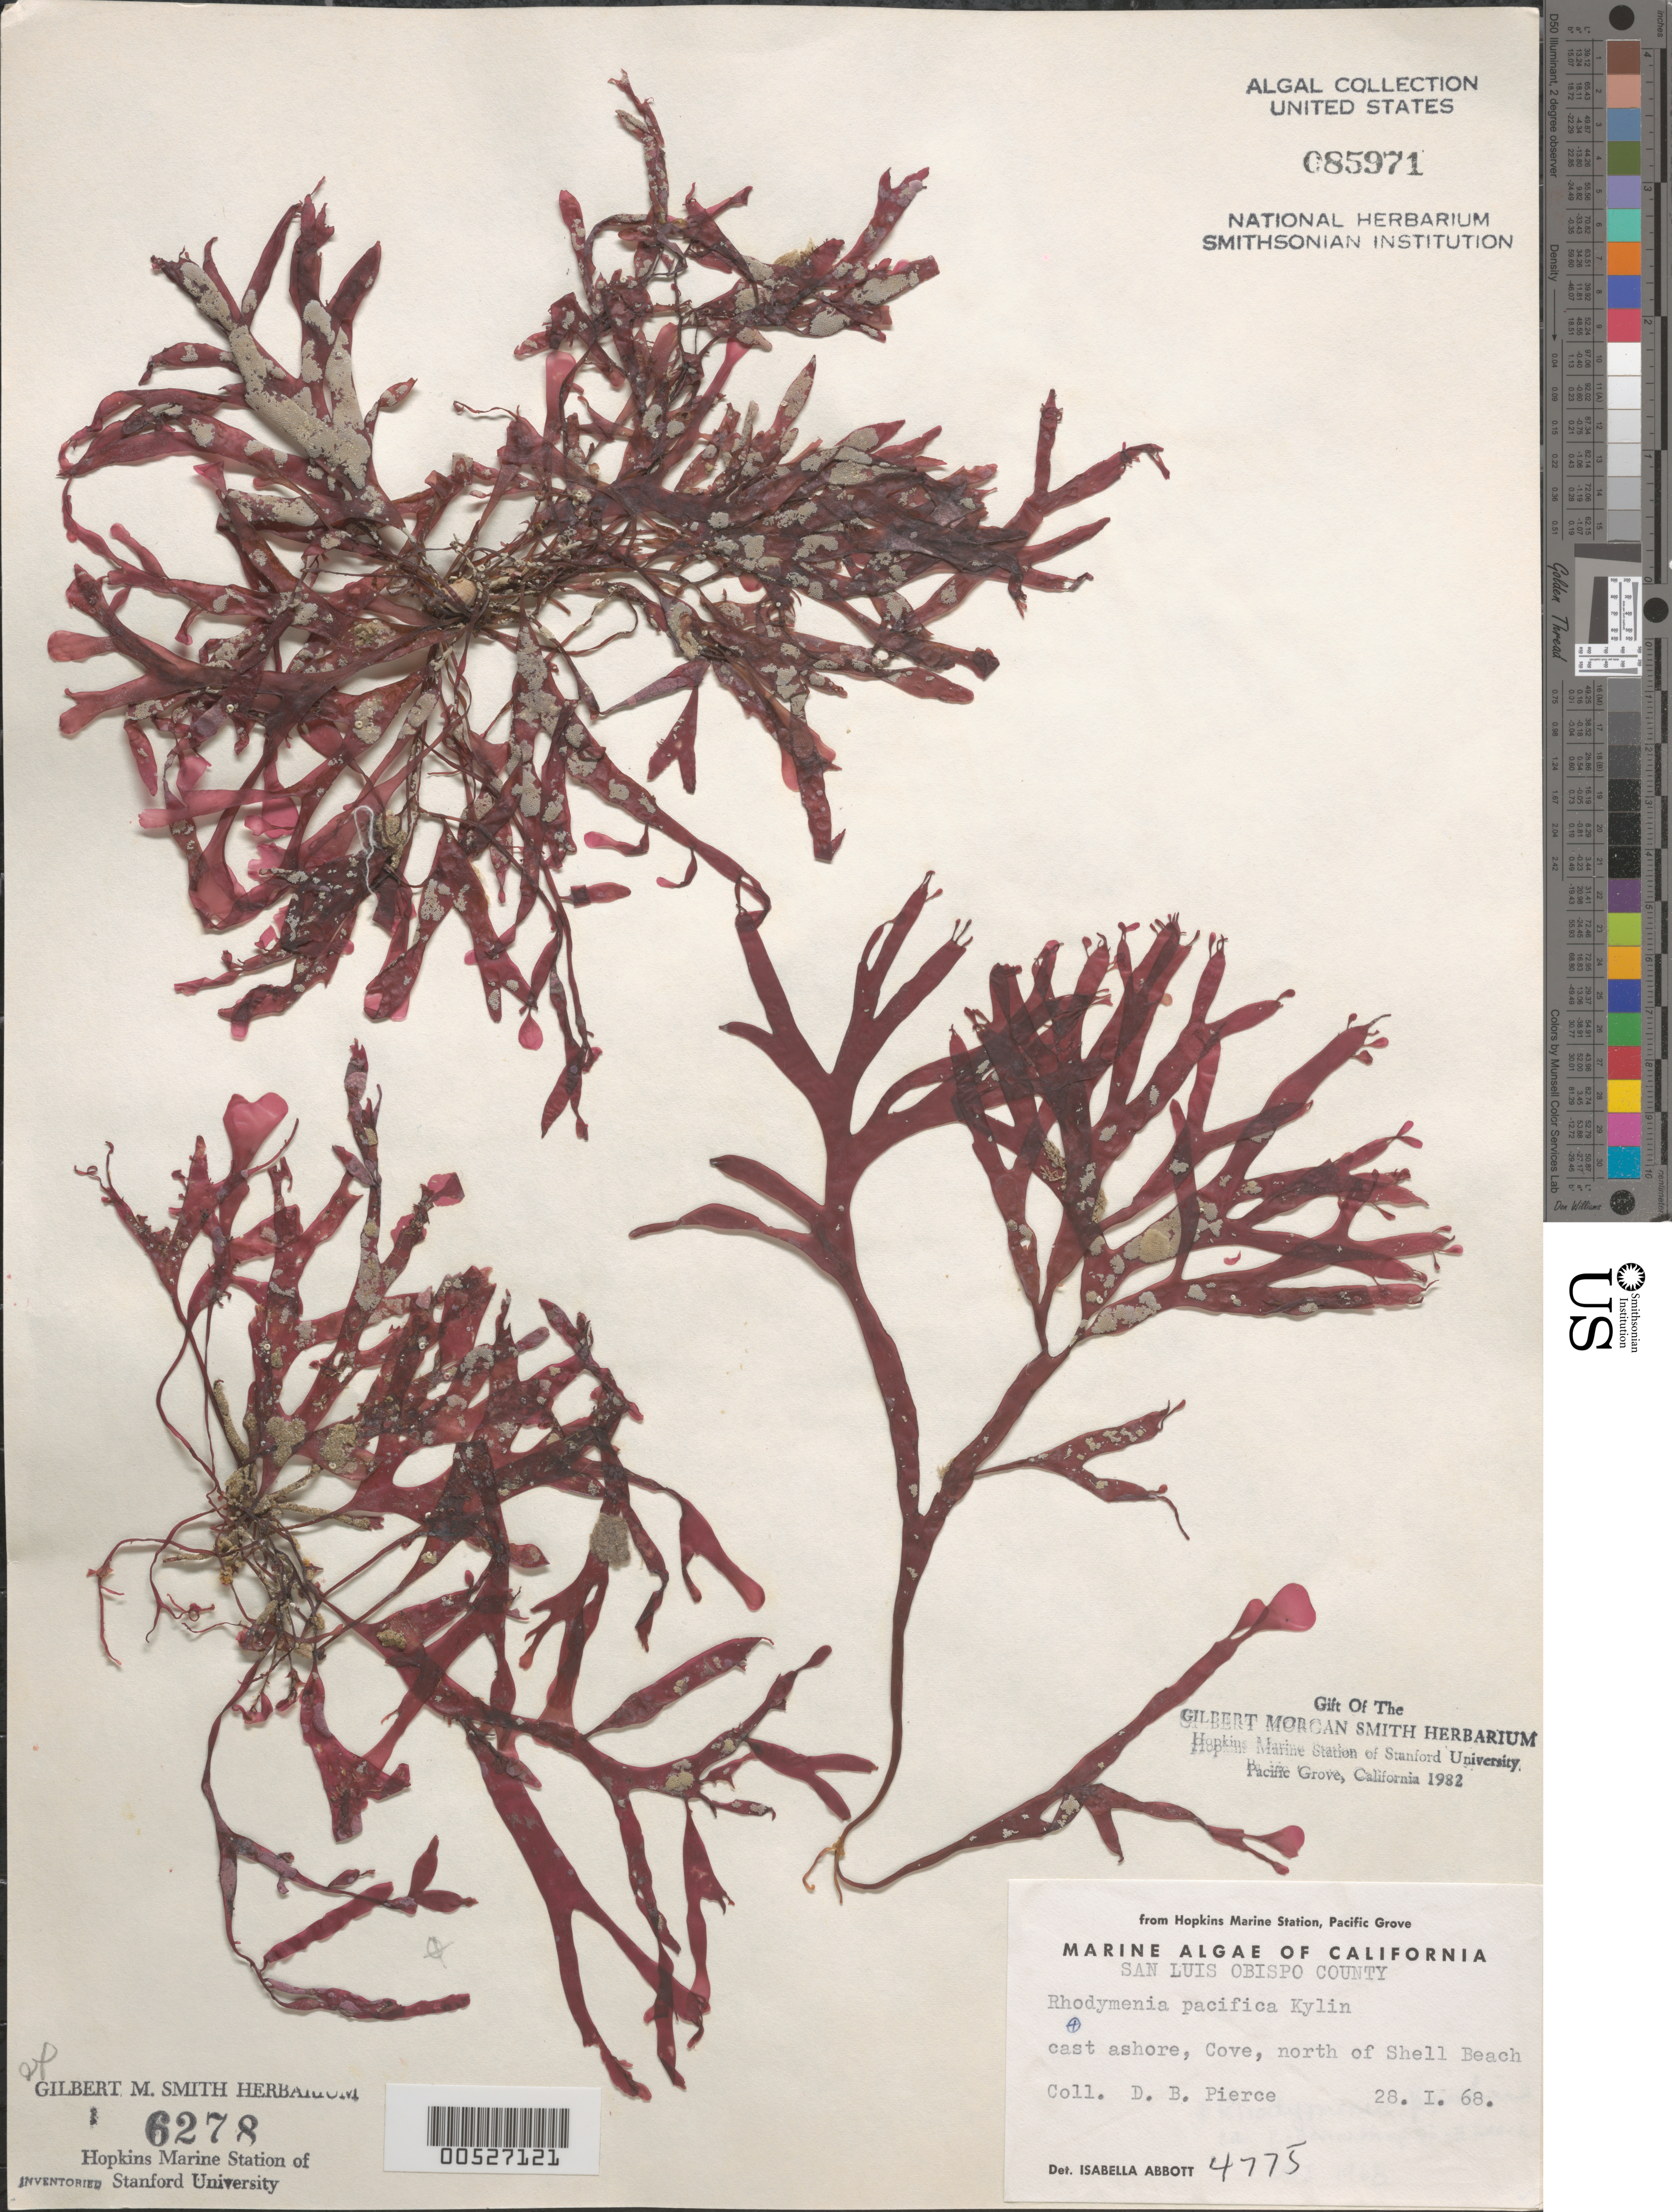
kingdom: Plantae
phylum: Rhodophyta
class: Florideophyceae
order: Rhodymeniales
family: Rhodymeniaceae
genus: Rhodymenia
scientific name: Rhodymenia pacifica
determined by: Abbott, Isabella A.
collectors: D. Pierce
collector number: IAA 4775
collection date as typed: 28 Jan 1968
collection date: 1968-01-28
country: United States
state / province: California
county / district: San Luis Obispo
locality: Cove north of Shell Beach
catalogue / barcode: US 85971